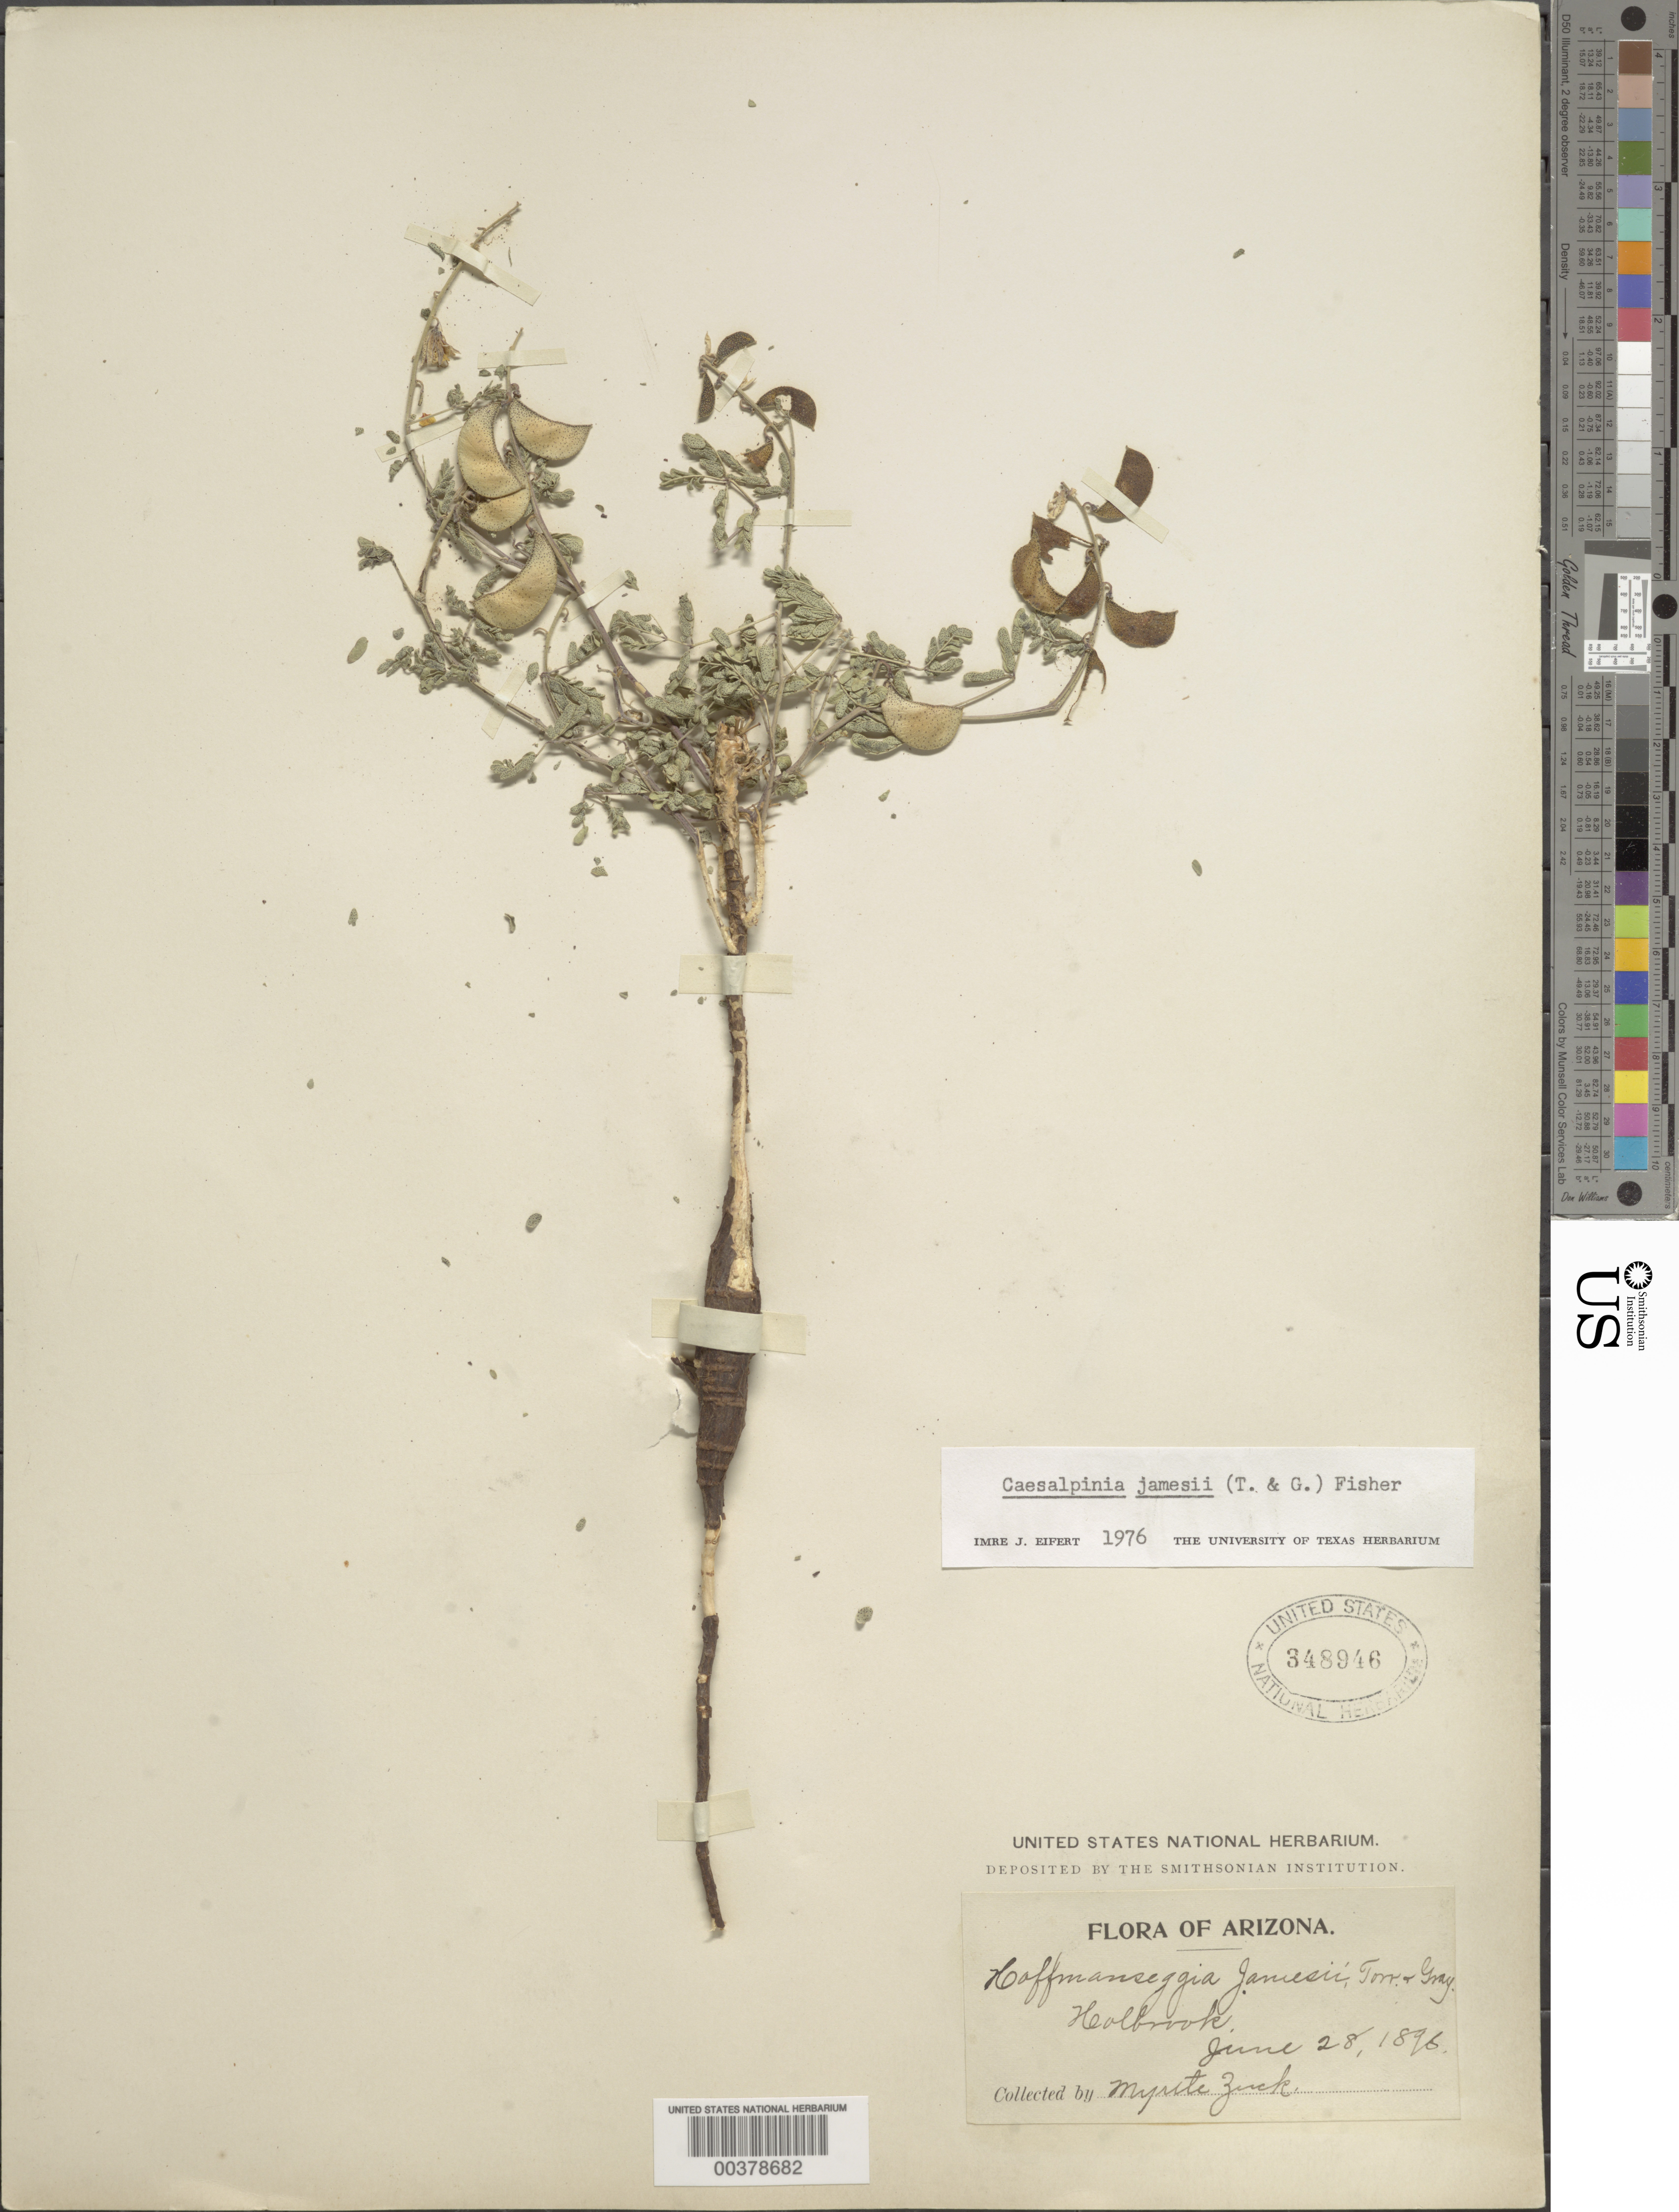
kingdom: Plantae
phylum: Tracheophyta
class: Magnoliopsida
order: Fabales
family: Fabaceae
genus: Pomaria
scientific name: Pomaria jamesii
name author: (Torr. & A. Gray) Walp.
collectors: M. Zuck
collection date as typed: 28 Jun 1896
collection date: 1896-06-28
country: United States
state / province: Arizona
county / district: Navajo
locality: Holbrook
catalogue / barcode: US 348946